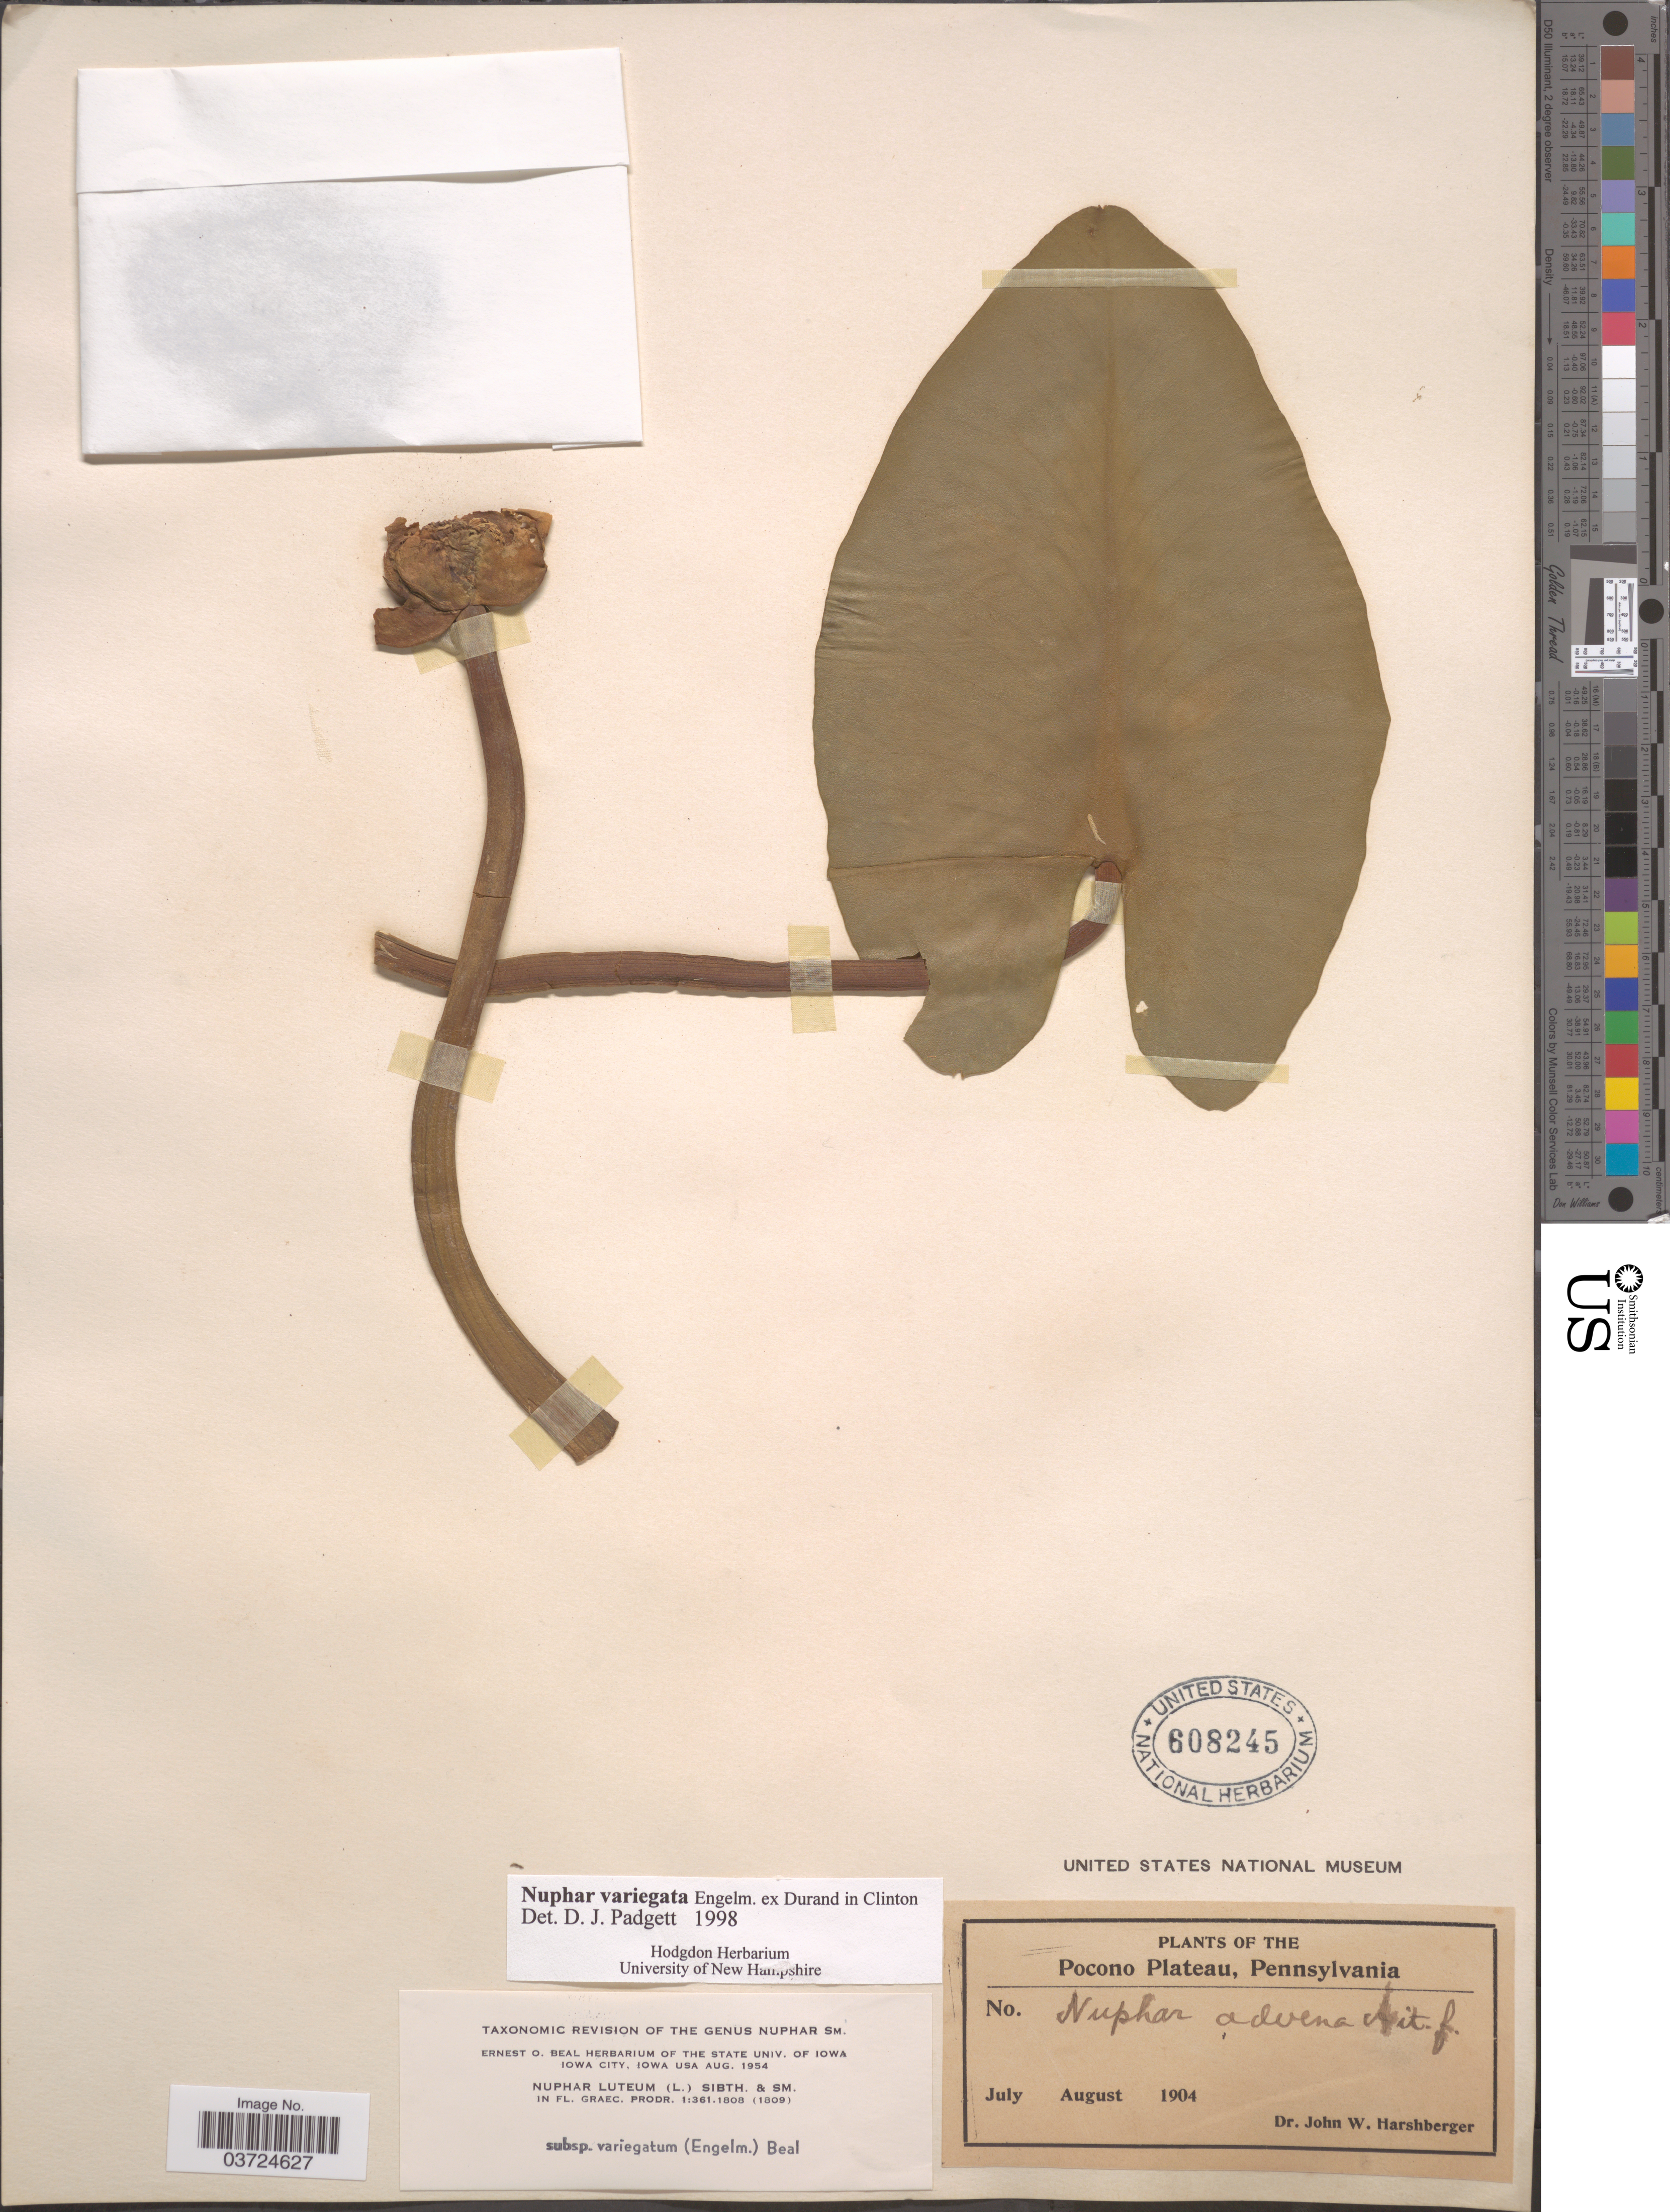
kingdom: Plantae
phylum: Tracheophyta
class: Magnoliopsida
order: Nymphaeales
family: Nymphaeaceae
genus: Nuphar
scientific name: Nuphar variegata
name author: Engelm. ex Durand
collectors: J. W. Harshberger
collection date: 1904-07/1904-08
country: United States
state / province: Pennsylvania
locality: Pocono Plateau.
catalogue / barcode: US 608245